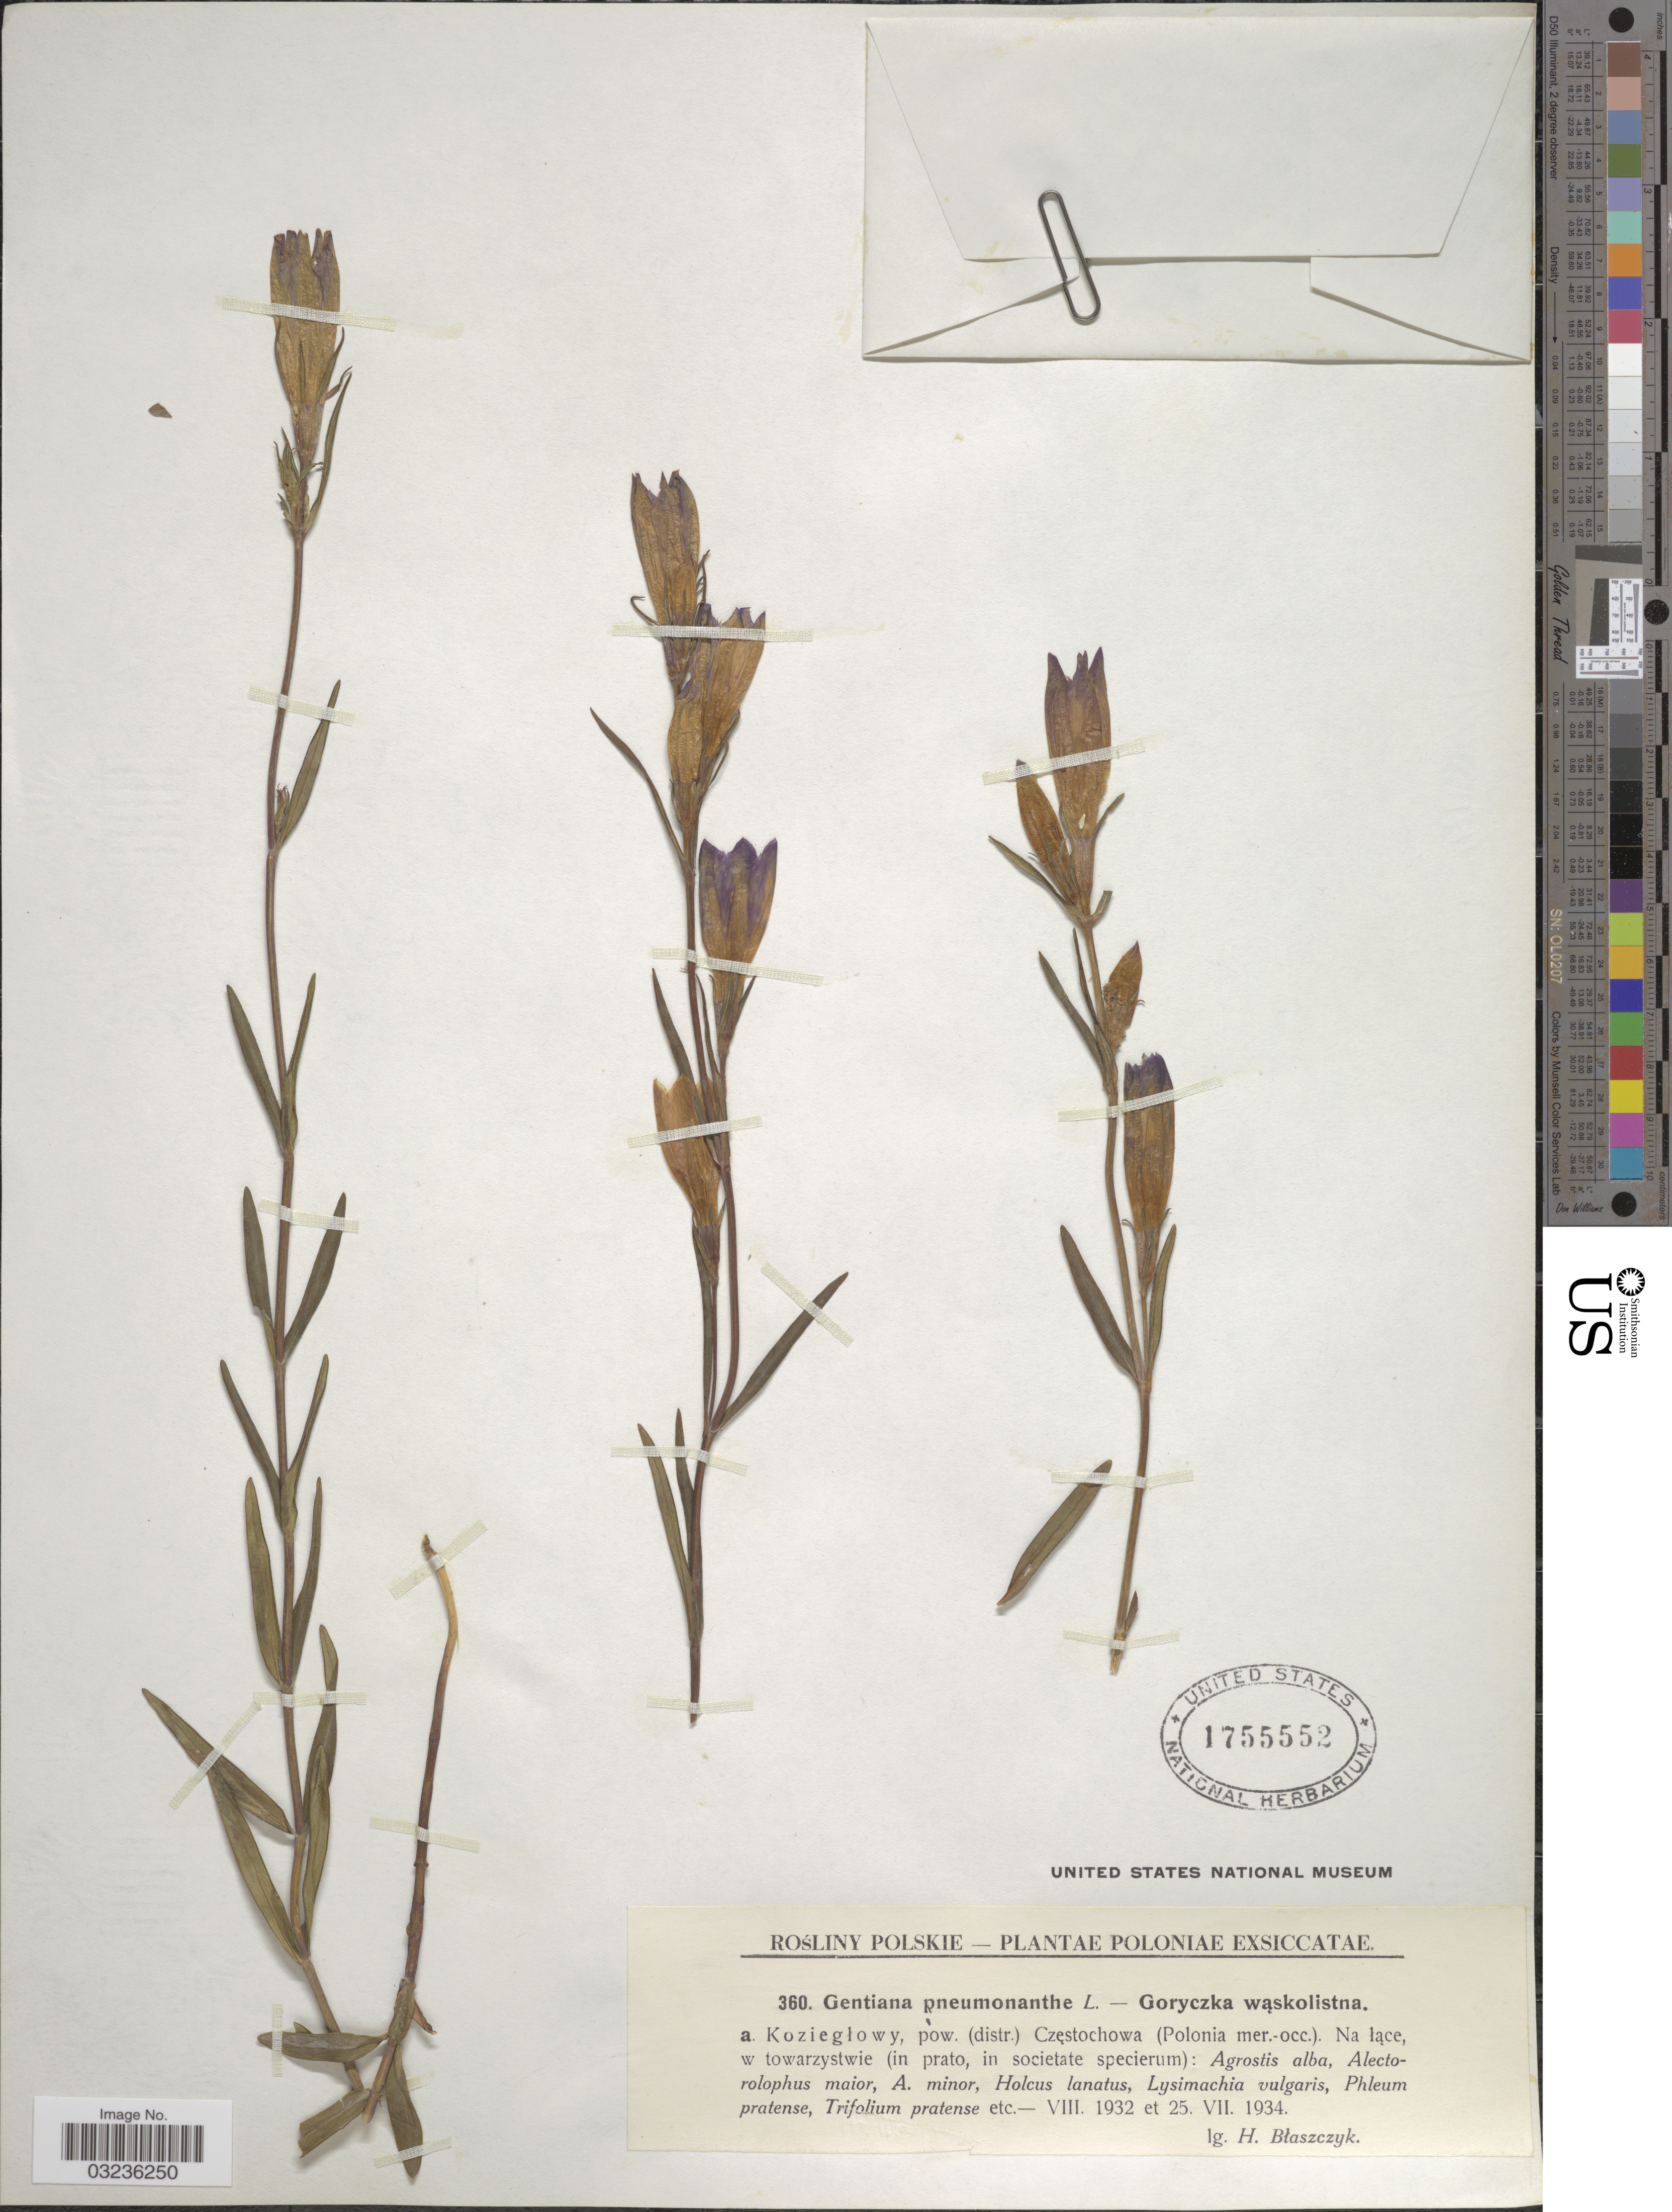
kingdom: Plantae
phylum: Tracheophyta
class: Magnoliopsida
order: Gentianales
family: Gentianaceae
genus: Gentiana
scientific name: Gentiana pneumonanthe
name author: L.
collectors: H. Blaszczyk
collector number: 360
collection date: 1932-08/1934-07-25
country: Poland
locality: Kozieglowy, pow (distr.) Czestochowa (Polonia mer.occ.) Na lace w towardzystwie (in prato in societate specierum).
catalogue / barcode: US 1755552